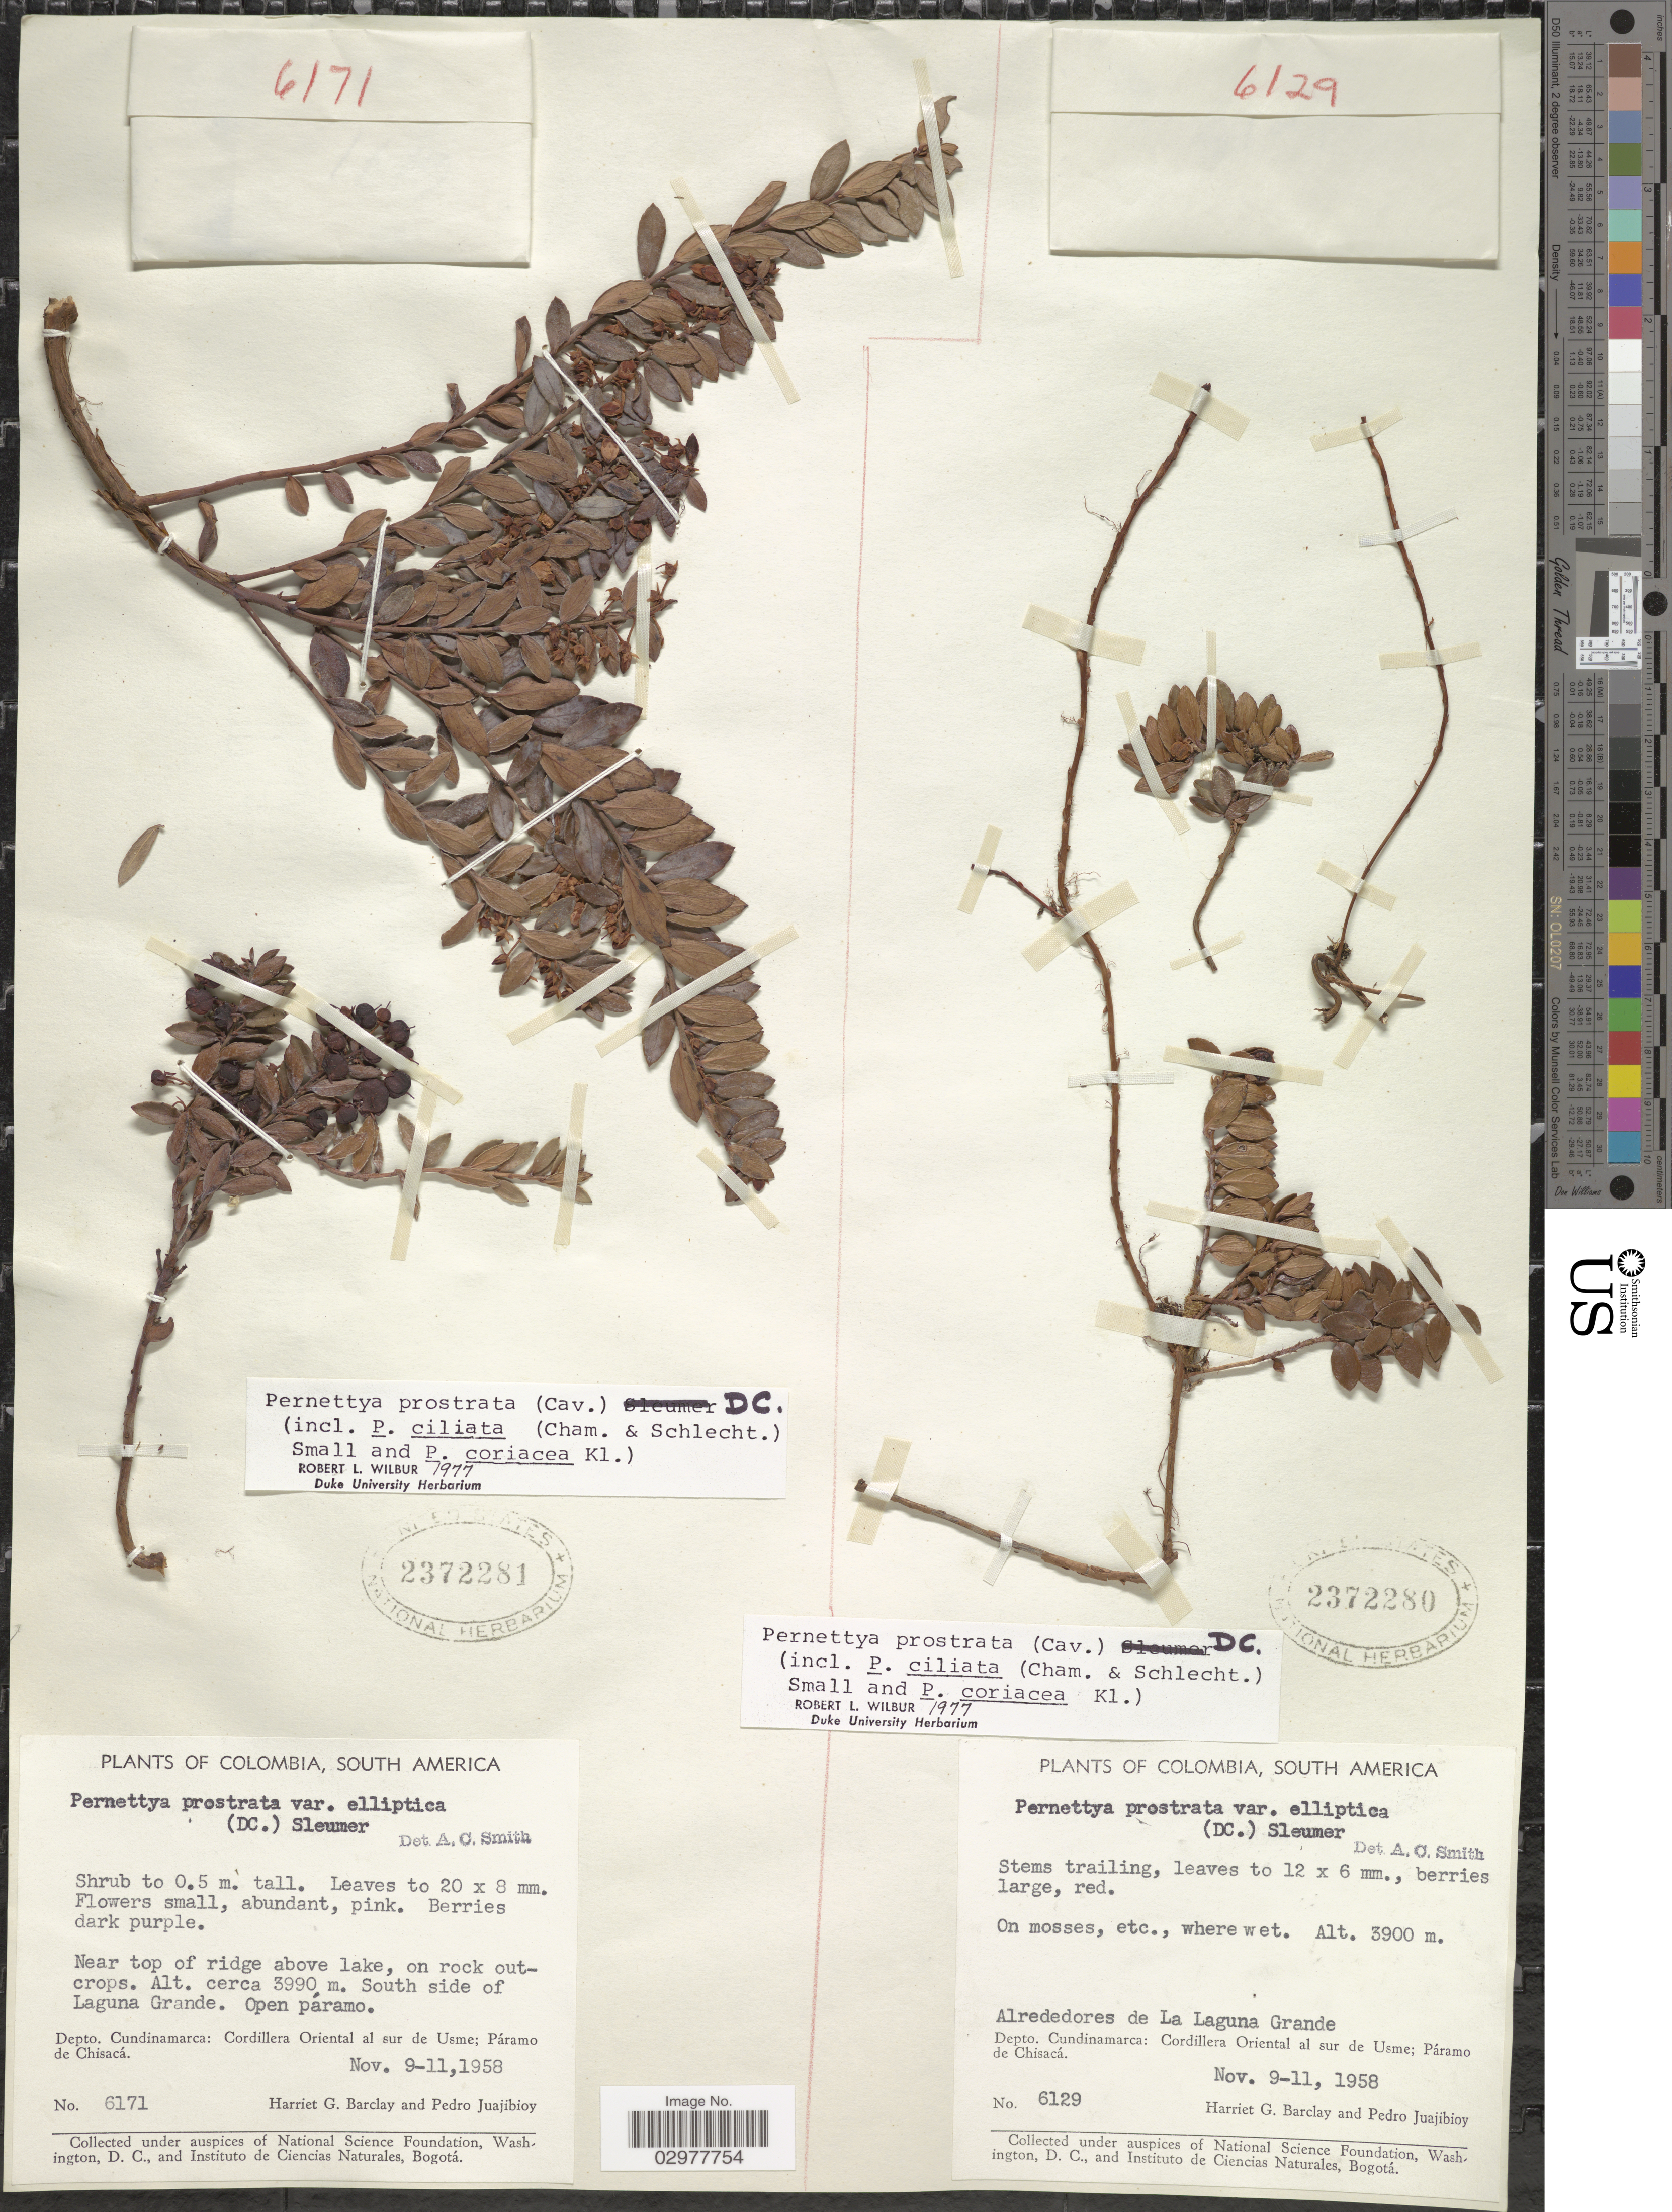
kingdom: Plantae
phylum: Tracheophyta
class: Magnoliopsida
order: Ericales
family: Ericaceae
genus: Pernettya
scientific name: Pernettya prostrata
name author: (Cav.) DC.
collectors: H. G. Barclay & P. Juajibioy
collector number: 6171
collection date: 1958-11-09/1958-11-11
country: Colombia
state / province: Cundinamarca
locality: South side of Laguna Grande, Depto. Cundinamarca: Cordillera Oriental al sur de Usme; Páramo de Chisacá.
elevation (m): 3990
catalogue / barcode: US 2372281